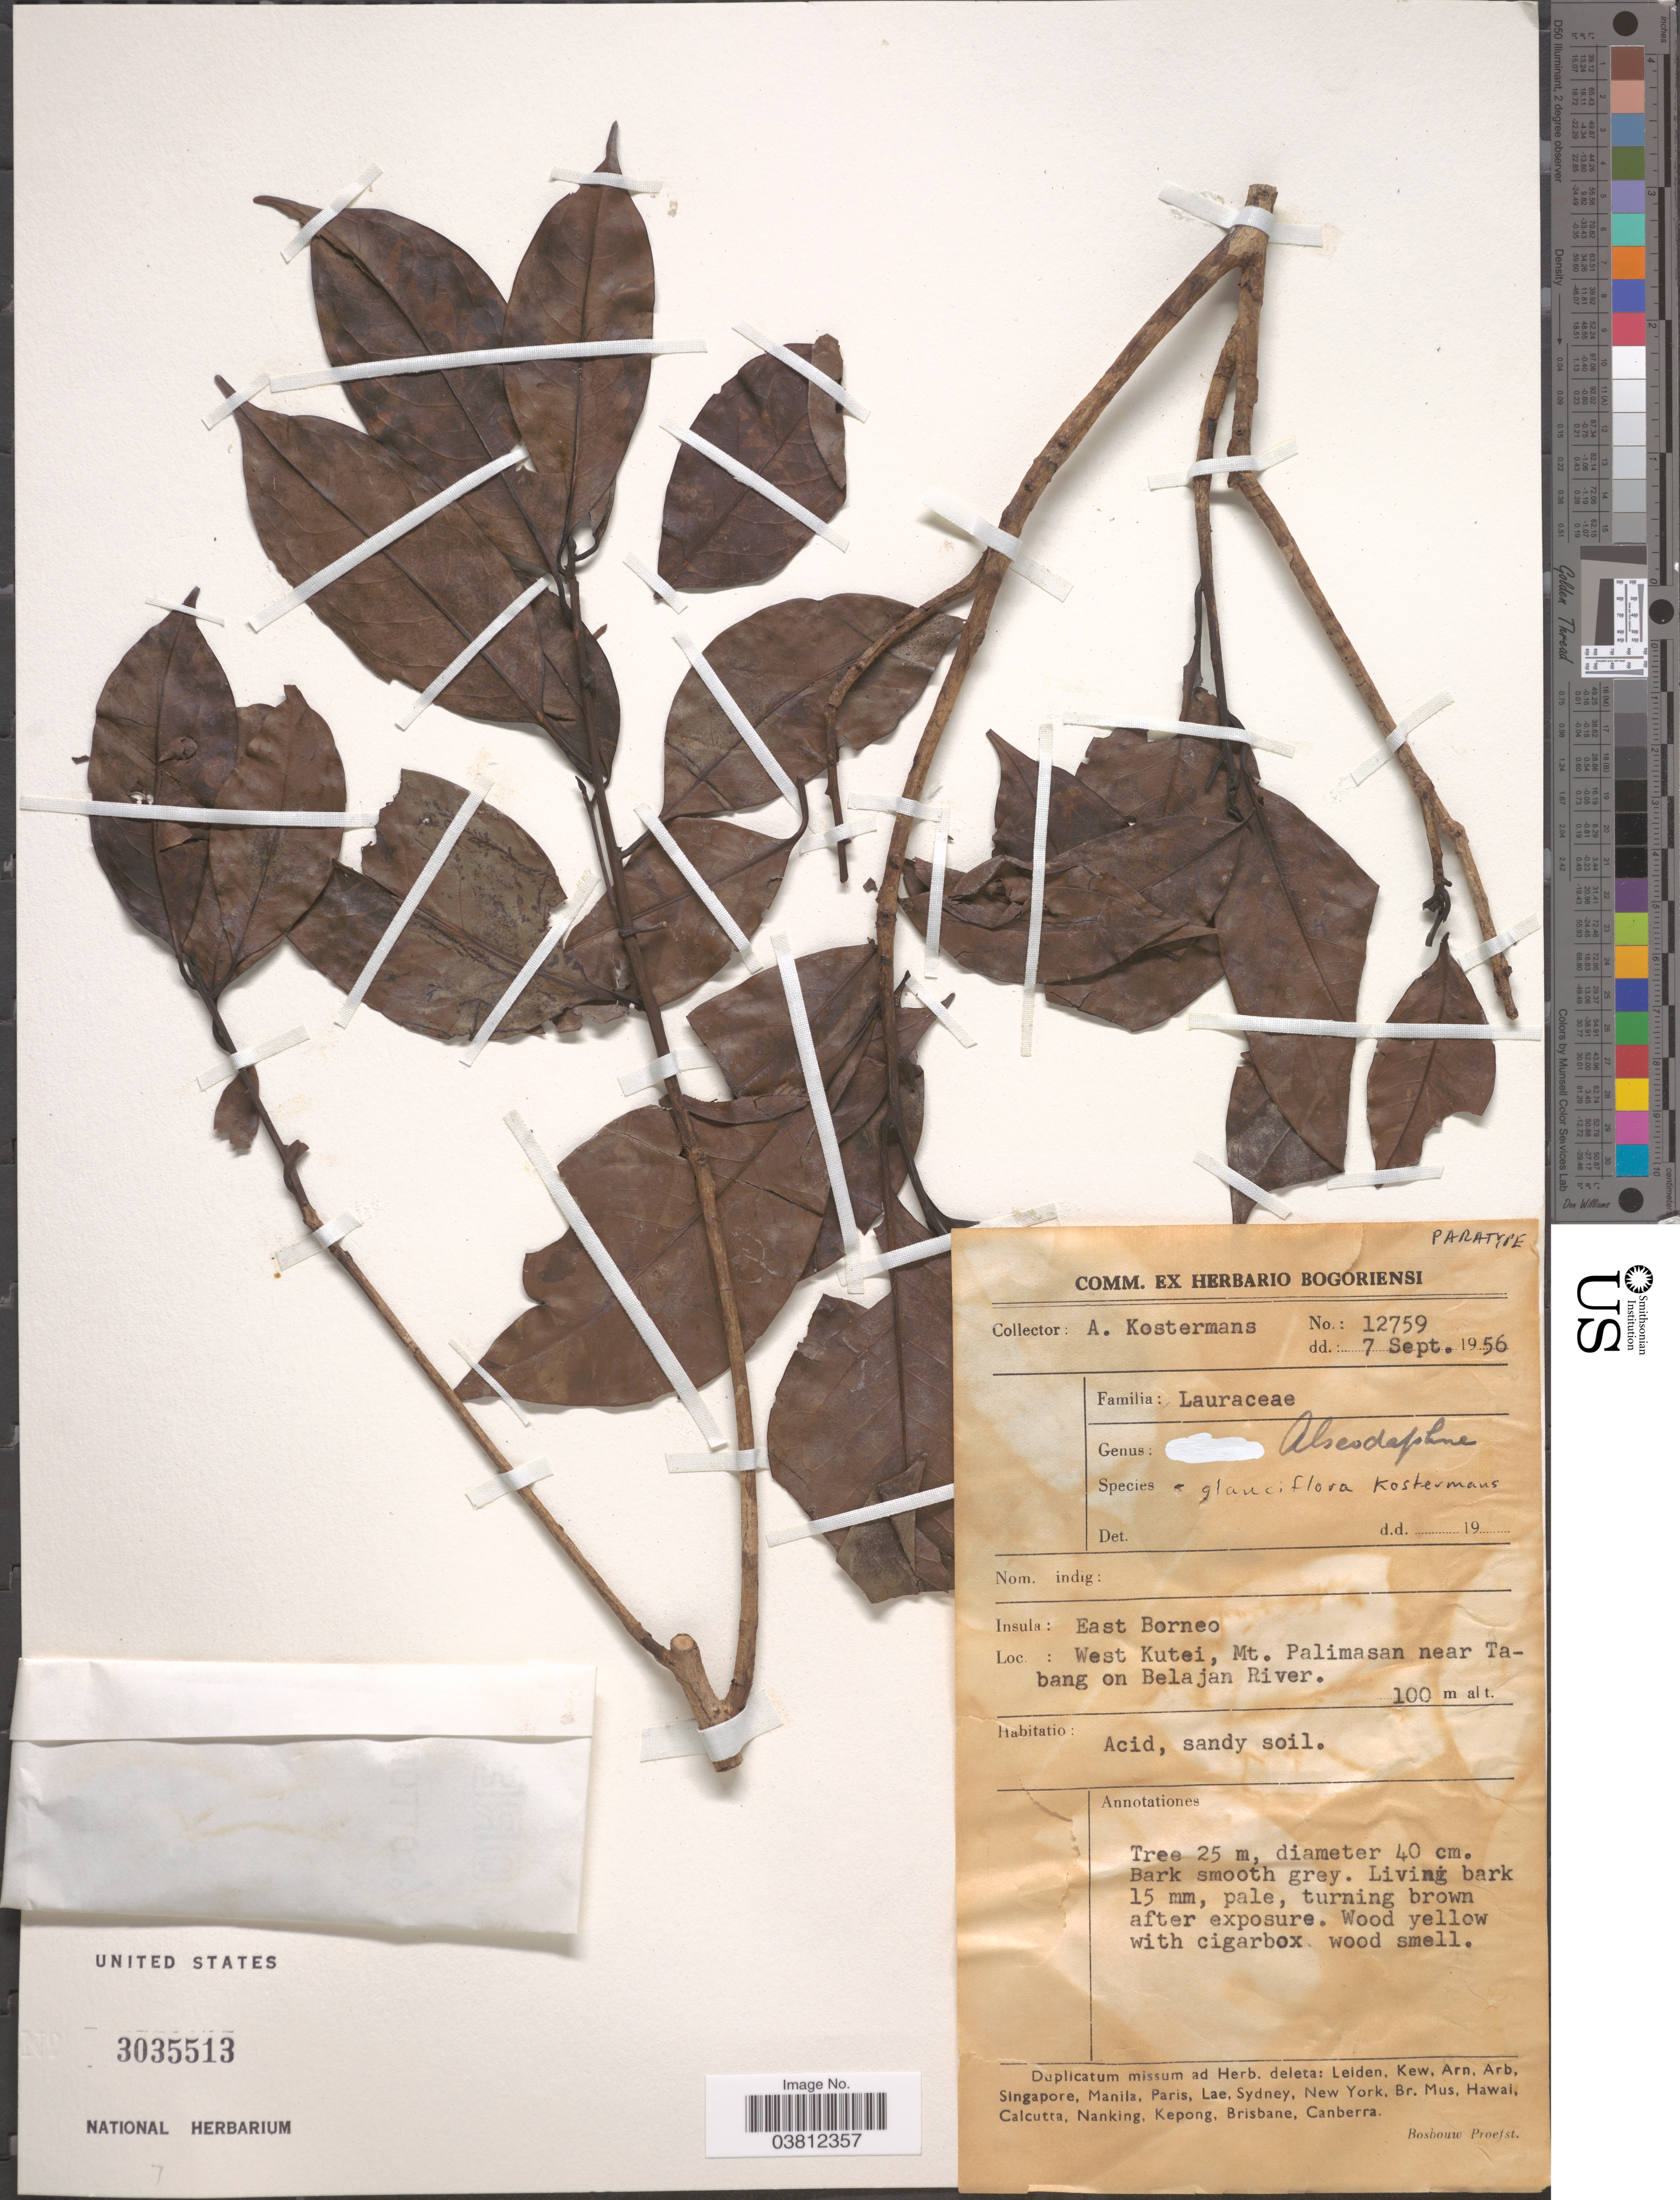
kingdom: Plantae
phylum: Tracheophyta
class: Magnoliopsida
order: Laurales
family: Lauraceae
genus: Alseodaphne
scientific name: Alseodaphne glauciflora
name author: Kosterm.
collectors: A. J. G. Kostermans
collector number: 12759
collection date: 1956-09-07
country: Indonesia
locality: Insula: East Borneo. West Kutei, Mt. Palimasan near Tabang on Belajan River.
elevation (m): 100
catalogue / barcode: US 3035513